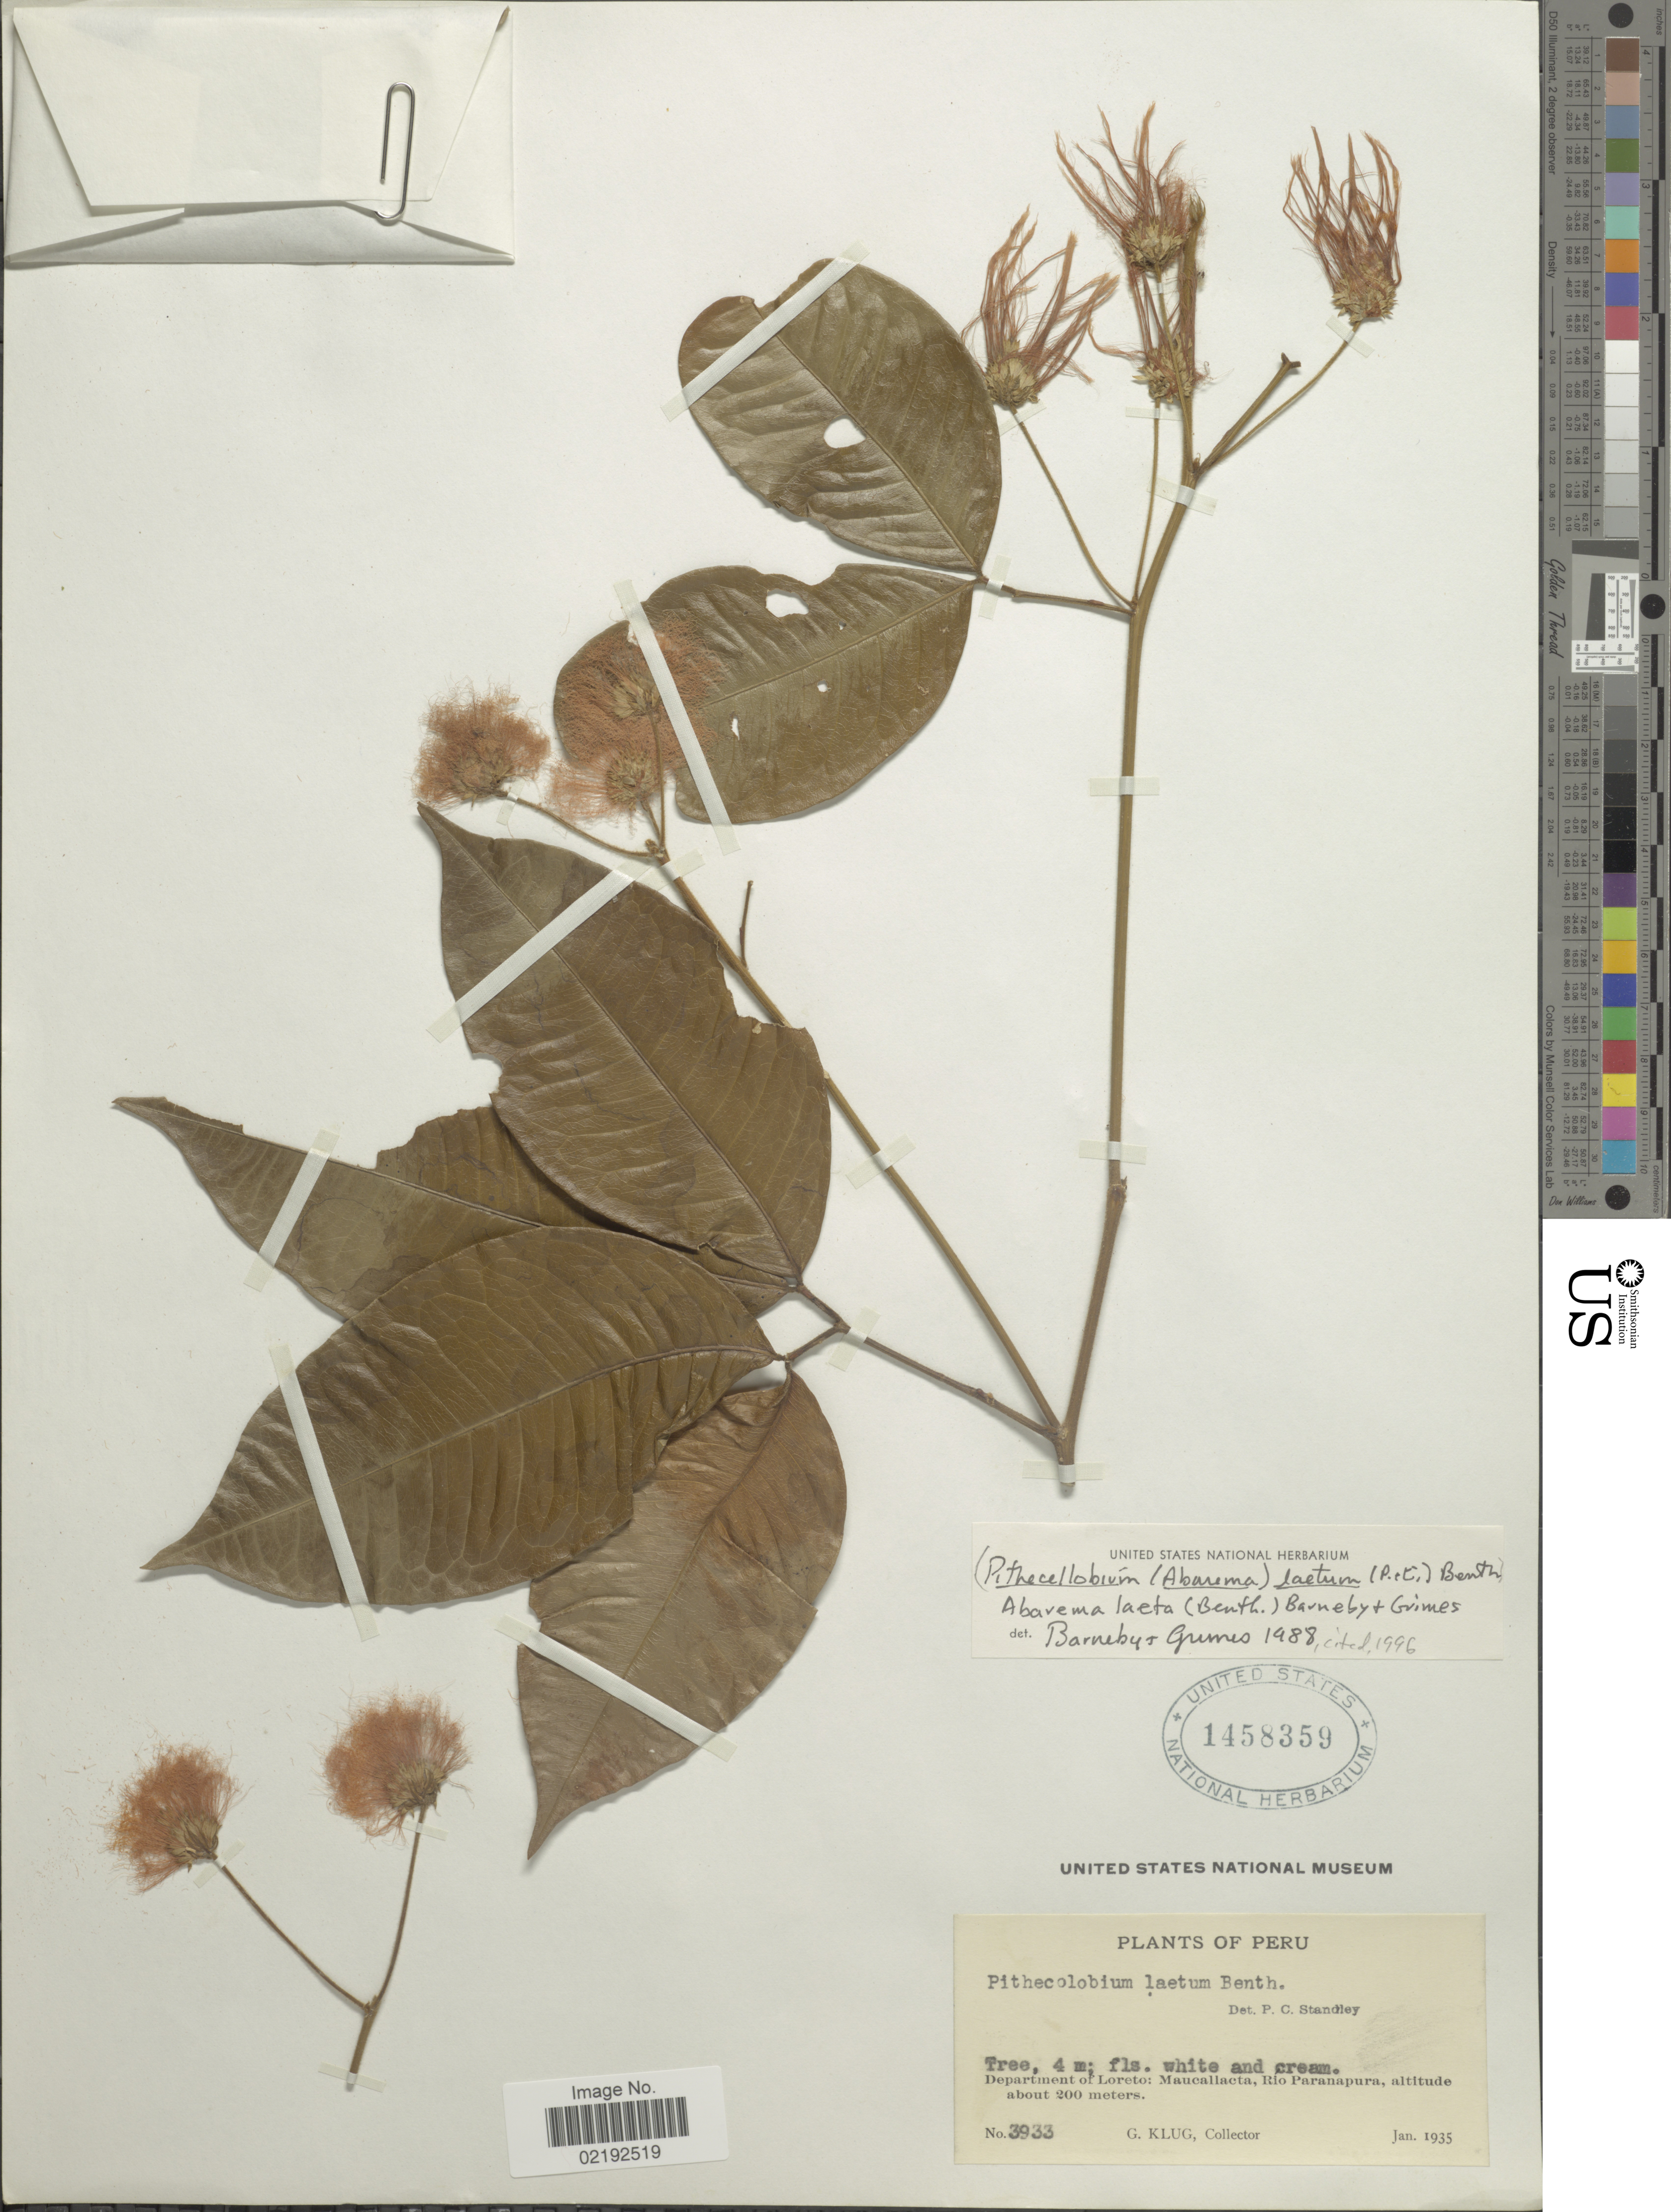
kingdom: Plantae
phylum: Tracheophyta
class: Magnoliopsida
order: Fabales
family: Fabaceae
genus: Abarema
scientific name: Abarema laeta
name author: (Benth.) Barneby & J.W. Grimes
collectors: G. Klug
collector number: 3933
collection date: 1935-01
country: Peru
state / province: Loreto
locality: Maucallacta, Rio Paranapura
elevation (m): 200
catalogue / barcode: US 1458359